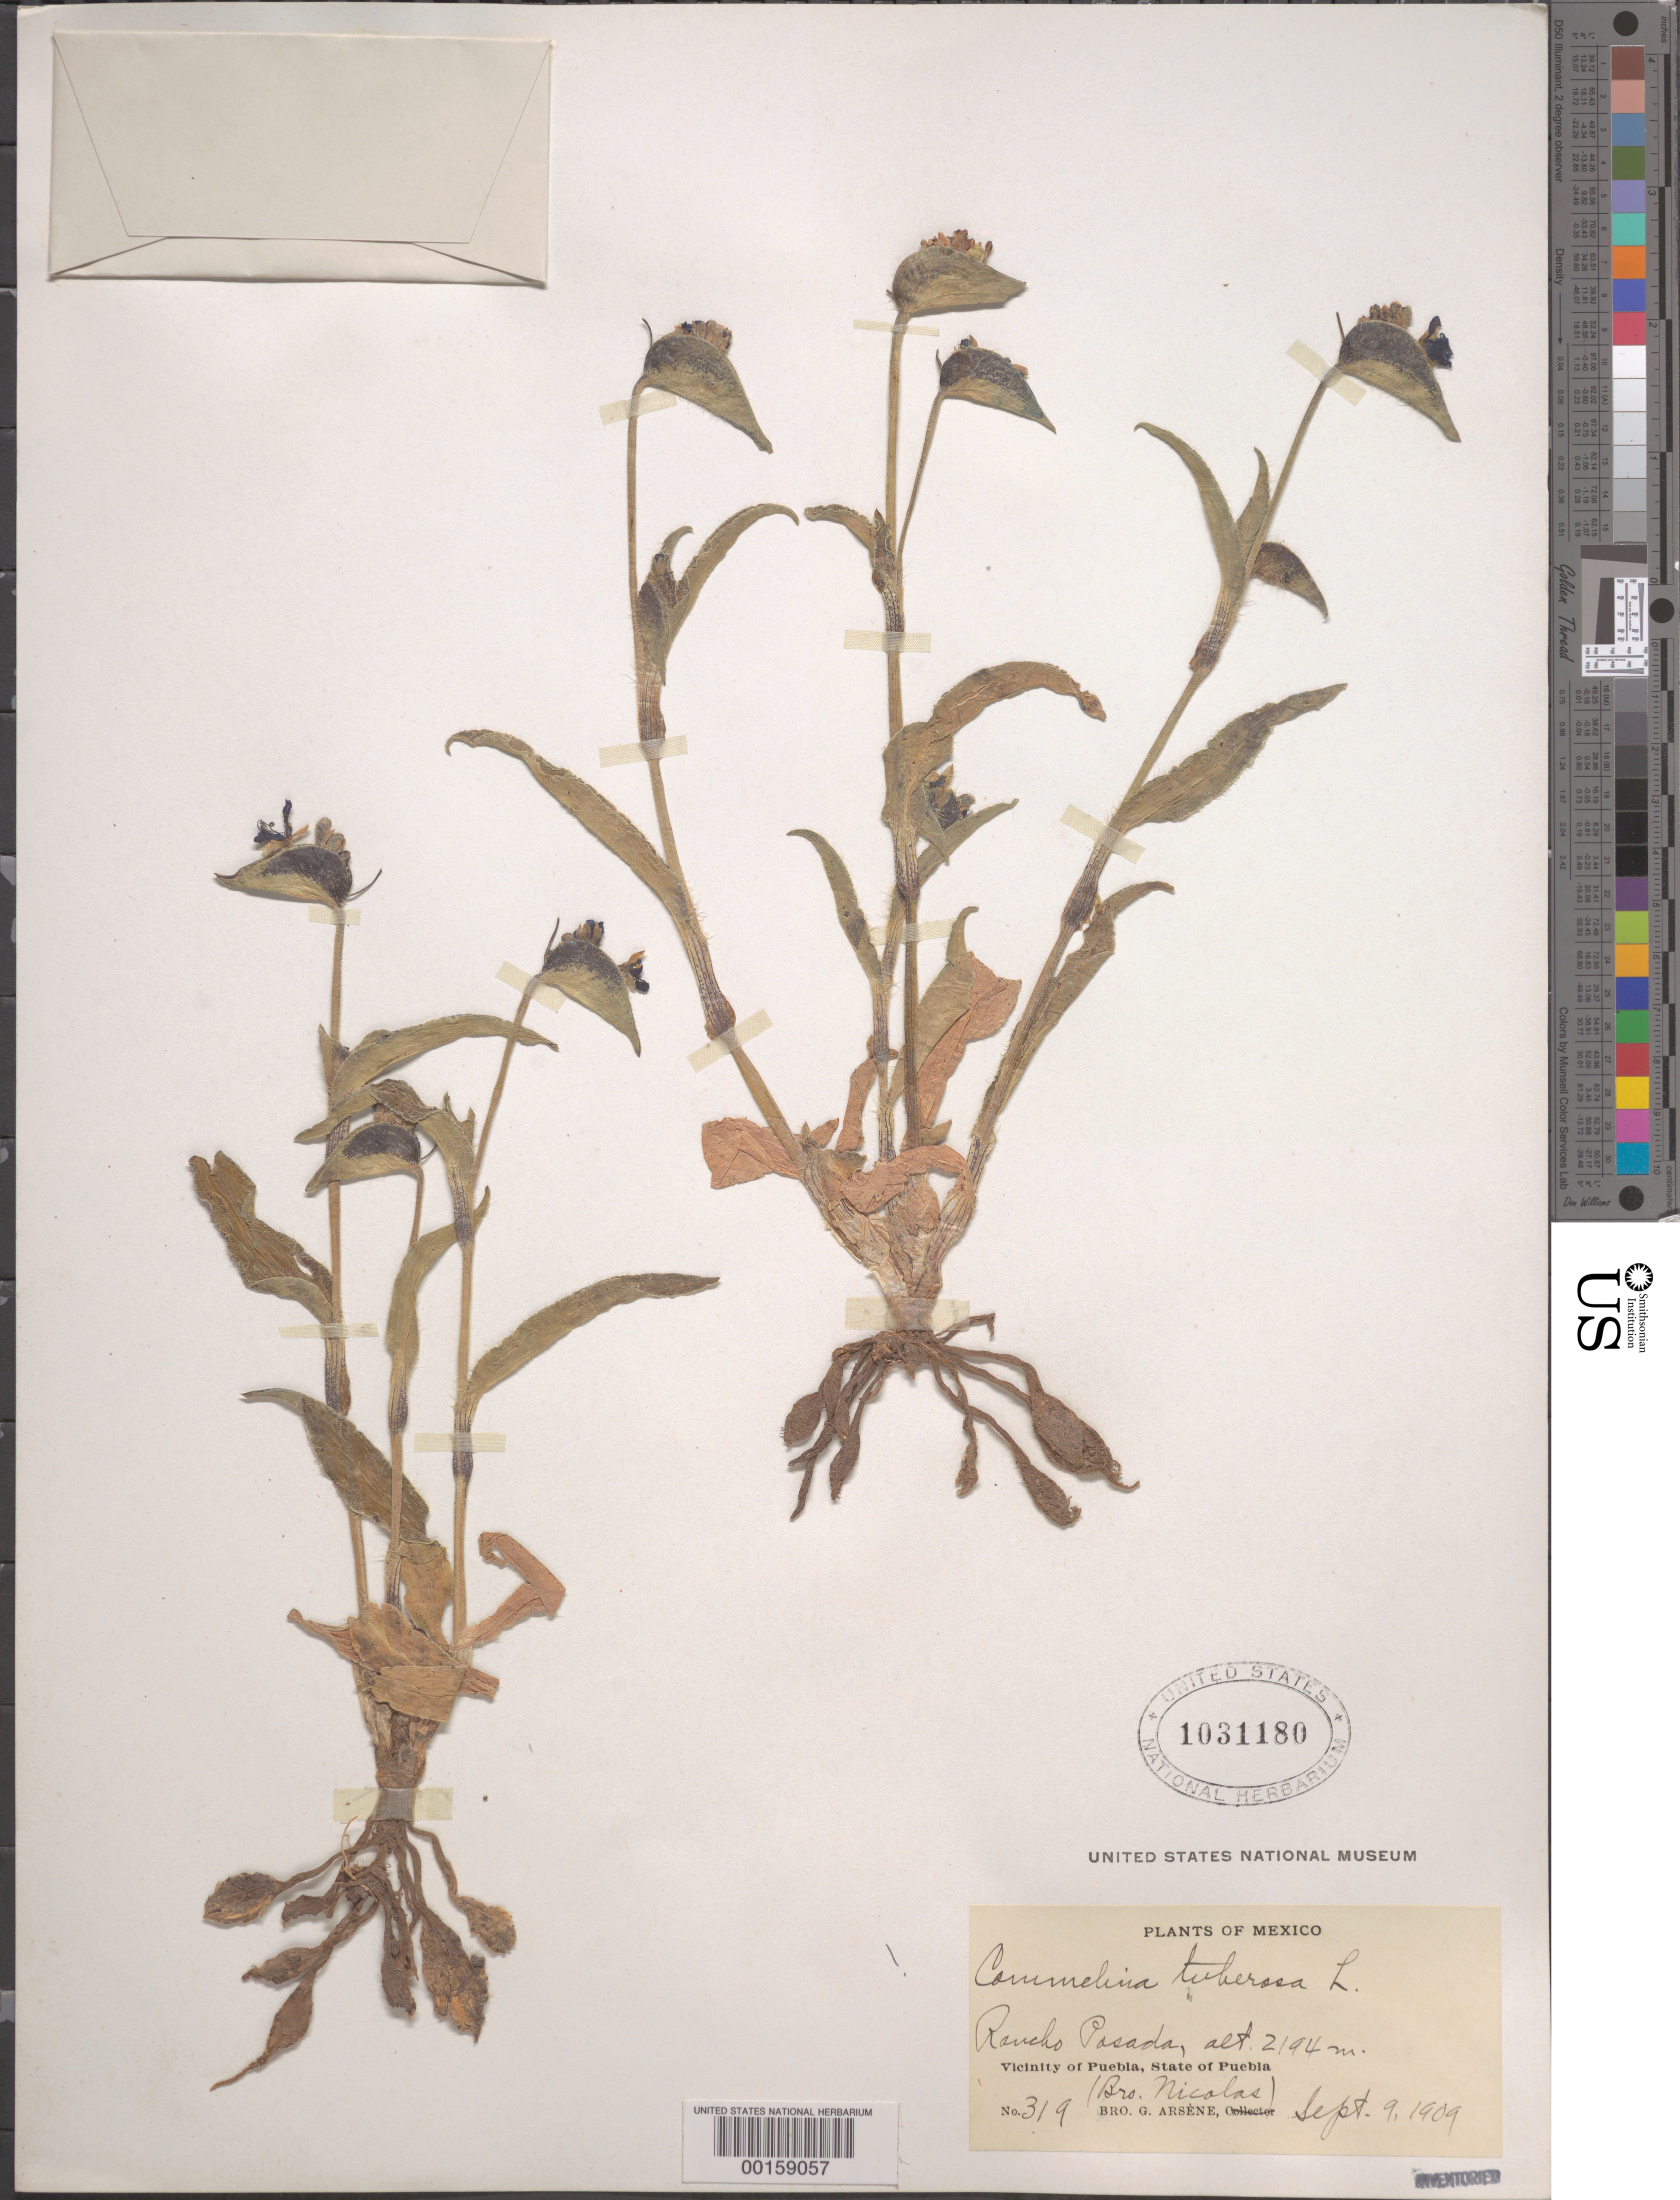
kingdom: Plantae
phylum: Tracheophyta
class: Liliopsida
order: Commelinales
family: Commelinaceae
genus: Commelina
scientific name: Commelina tuberosa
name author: L.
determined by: Faden, Robert B., (US), Smithsonian Institution - National Museum of Natural History (UNITED STATES)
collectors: Bro. G. Arsène & Bro. Nicolas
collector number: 319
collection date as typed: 09 Sep 1909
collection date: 1909-09-09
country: Mexico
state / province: Puebla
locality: Puebla; near rancho pasada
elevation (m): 2194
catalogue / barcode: US 1031180